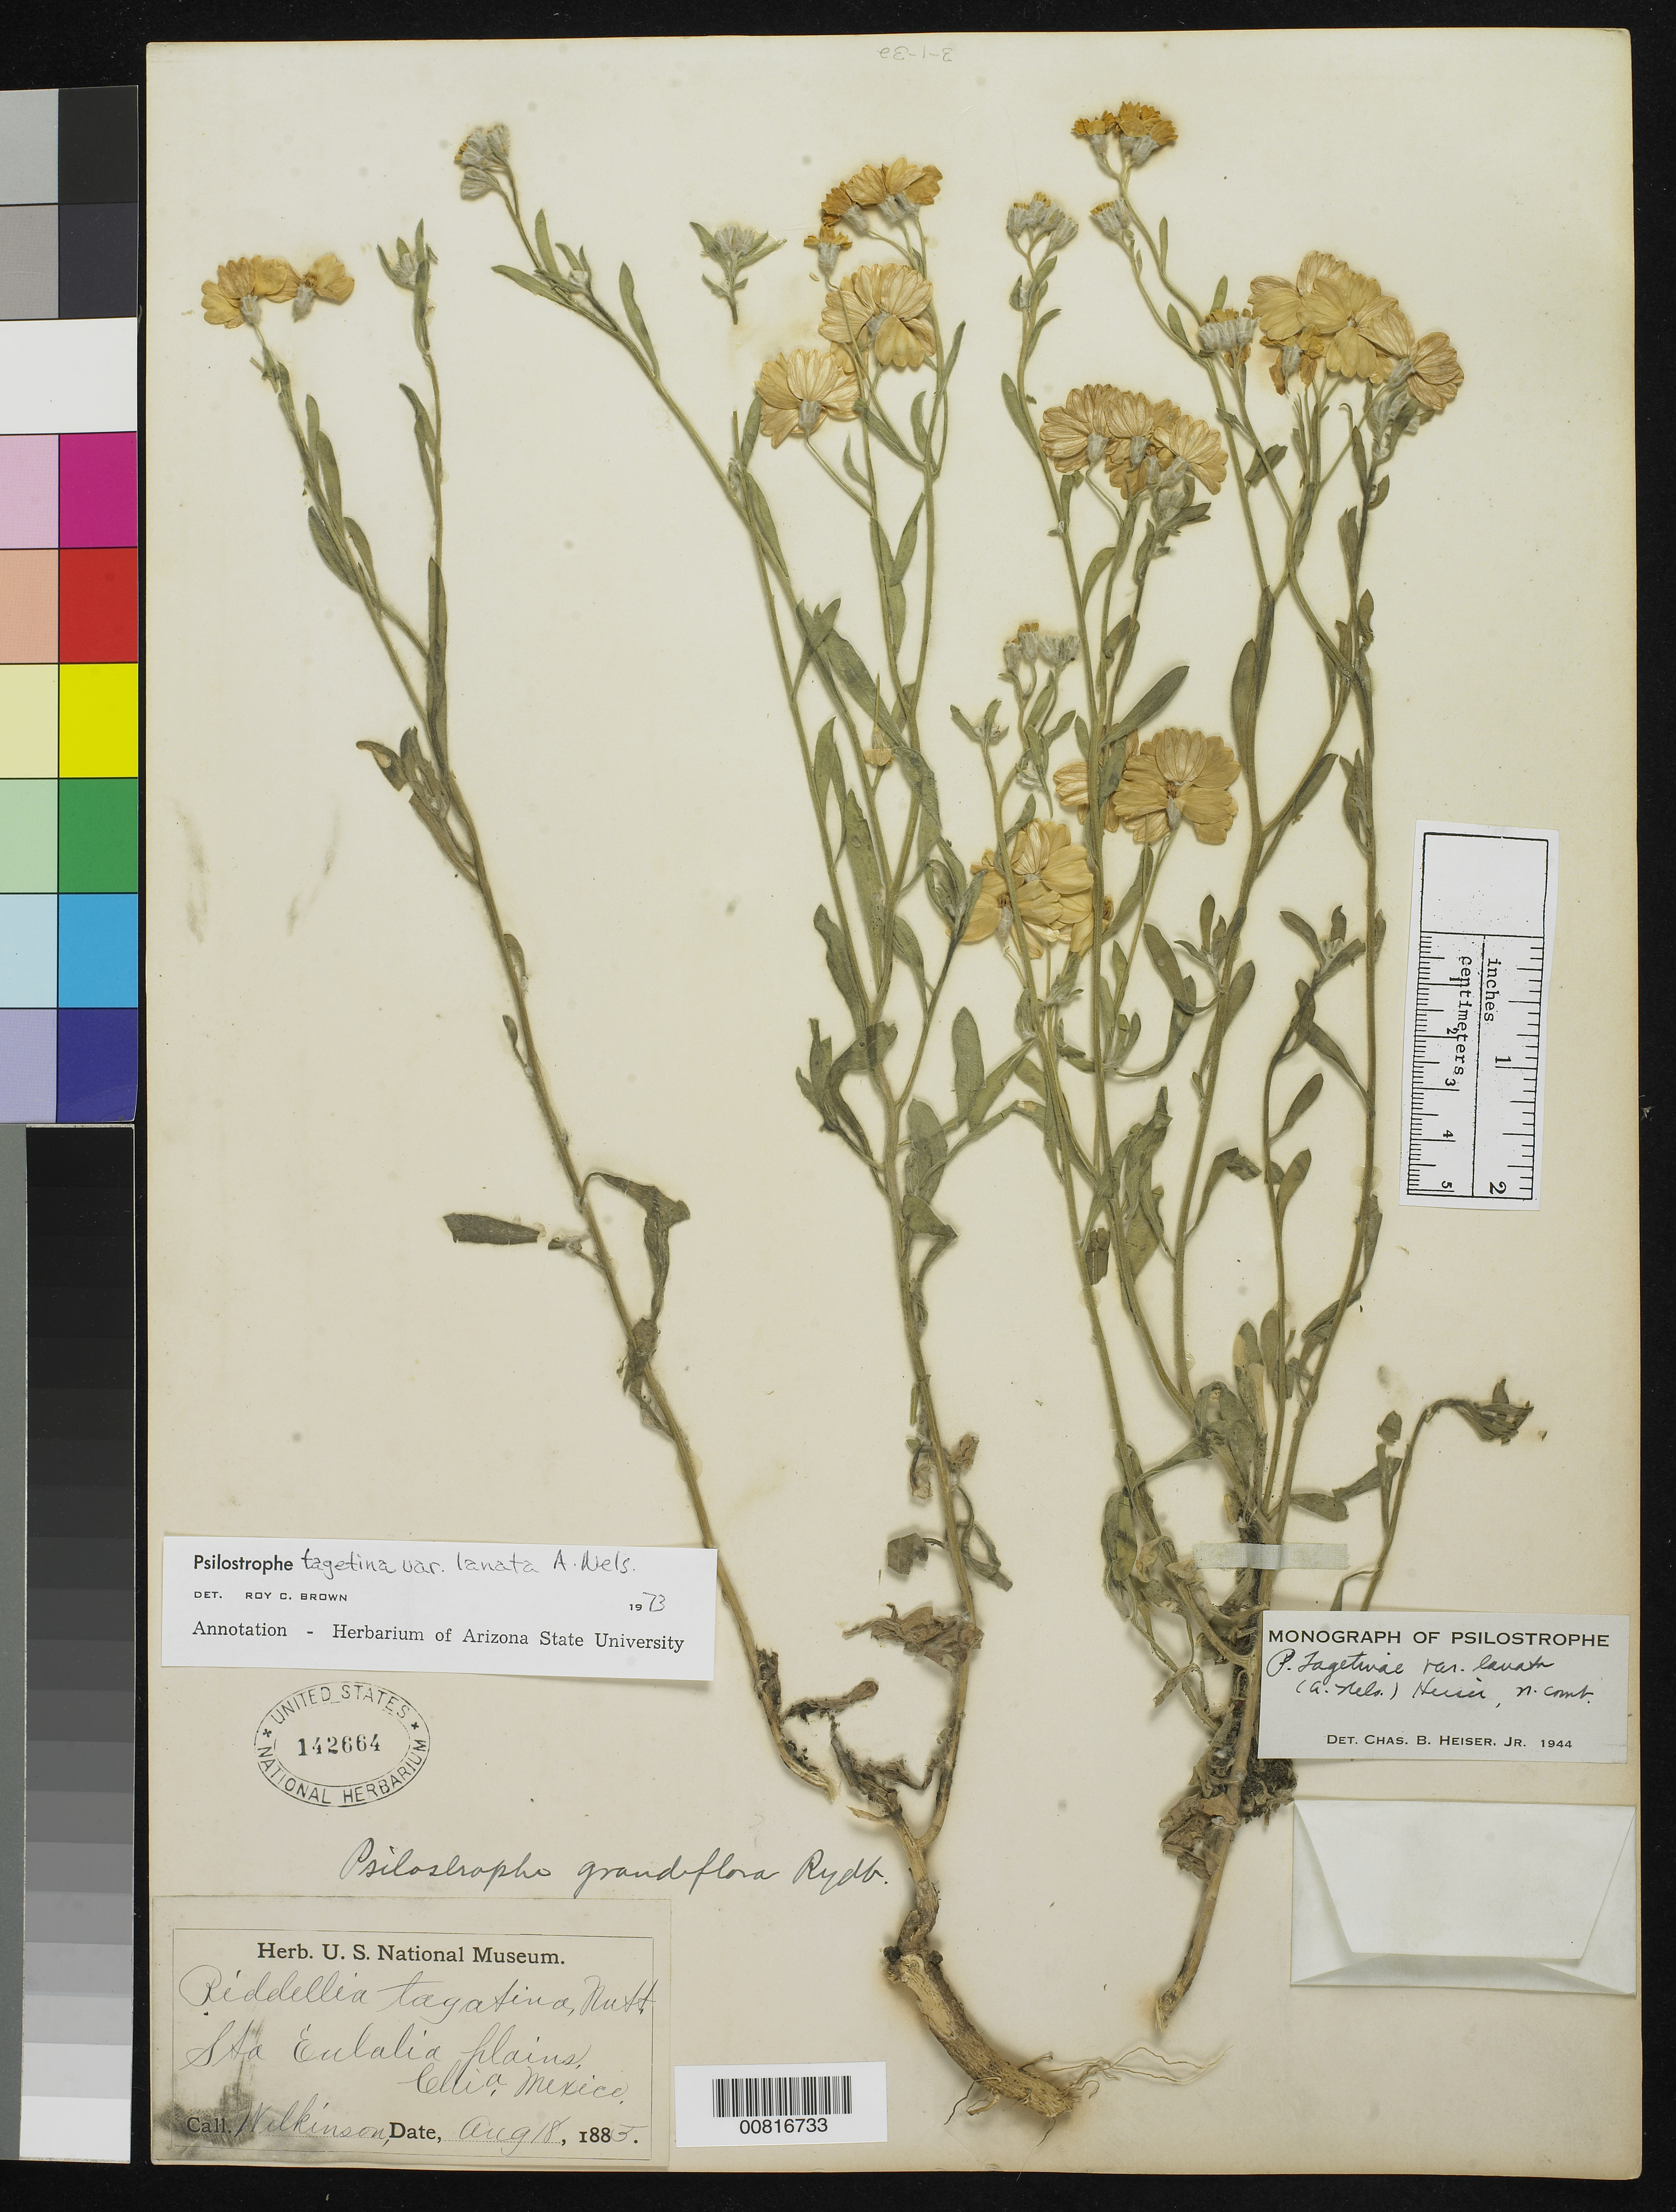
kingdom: Plantae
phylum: Tracheophyta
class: Magnoliopsida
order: Asterales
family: Asteraceae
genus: Psilostrophe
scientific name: Psilostrophe tagetina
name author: (Nutt.) Greene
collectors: E. Wilkinson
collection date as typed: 18 Aug 1885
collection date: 1885-08-18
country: Mexico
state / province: Chihuahua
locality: Sta. Eulalia plains, Chihuahua.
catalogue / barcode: US 142664